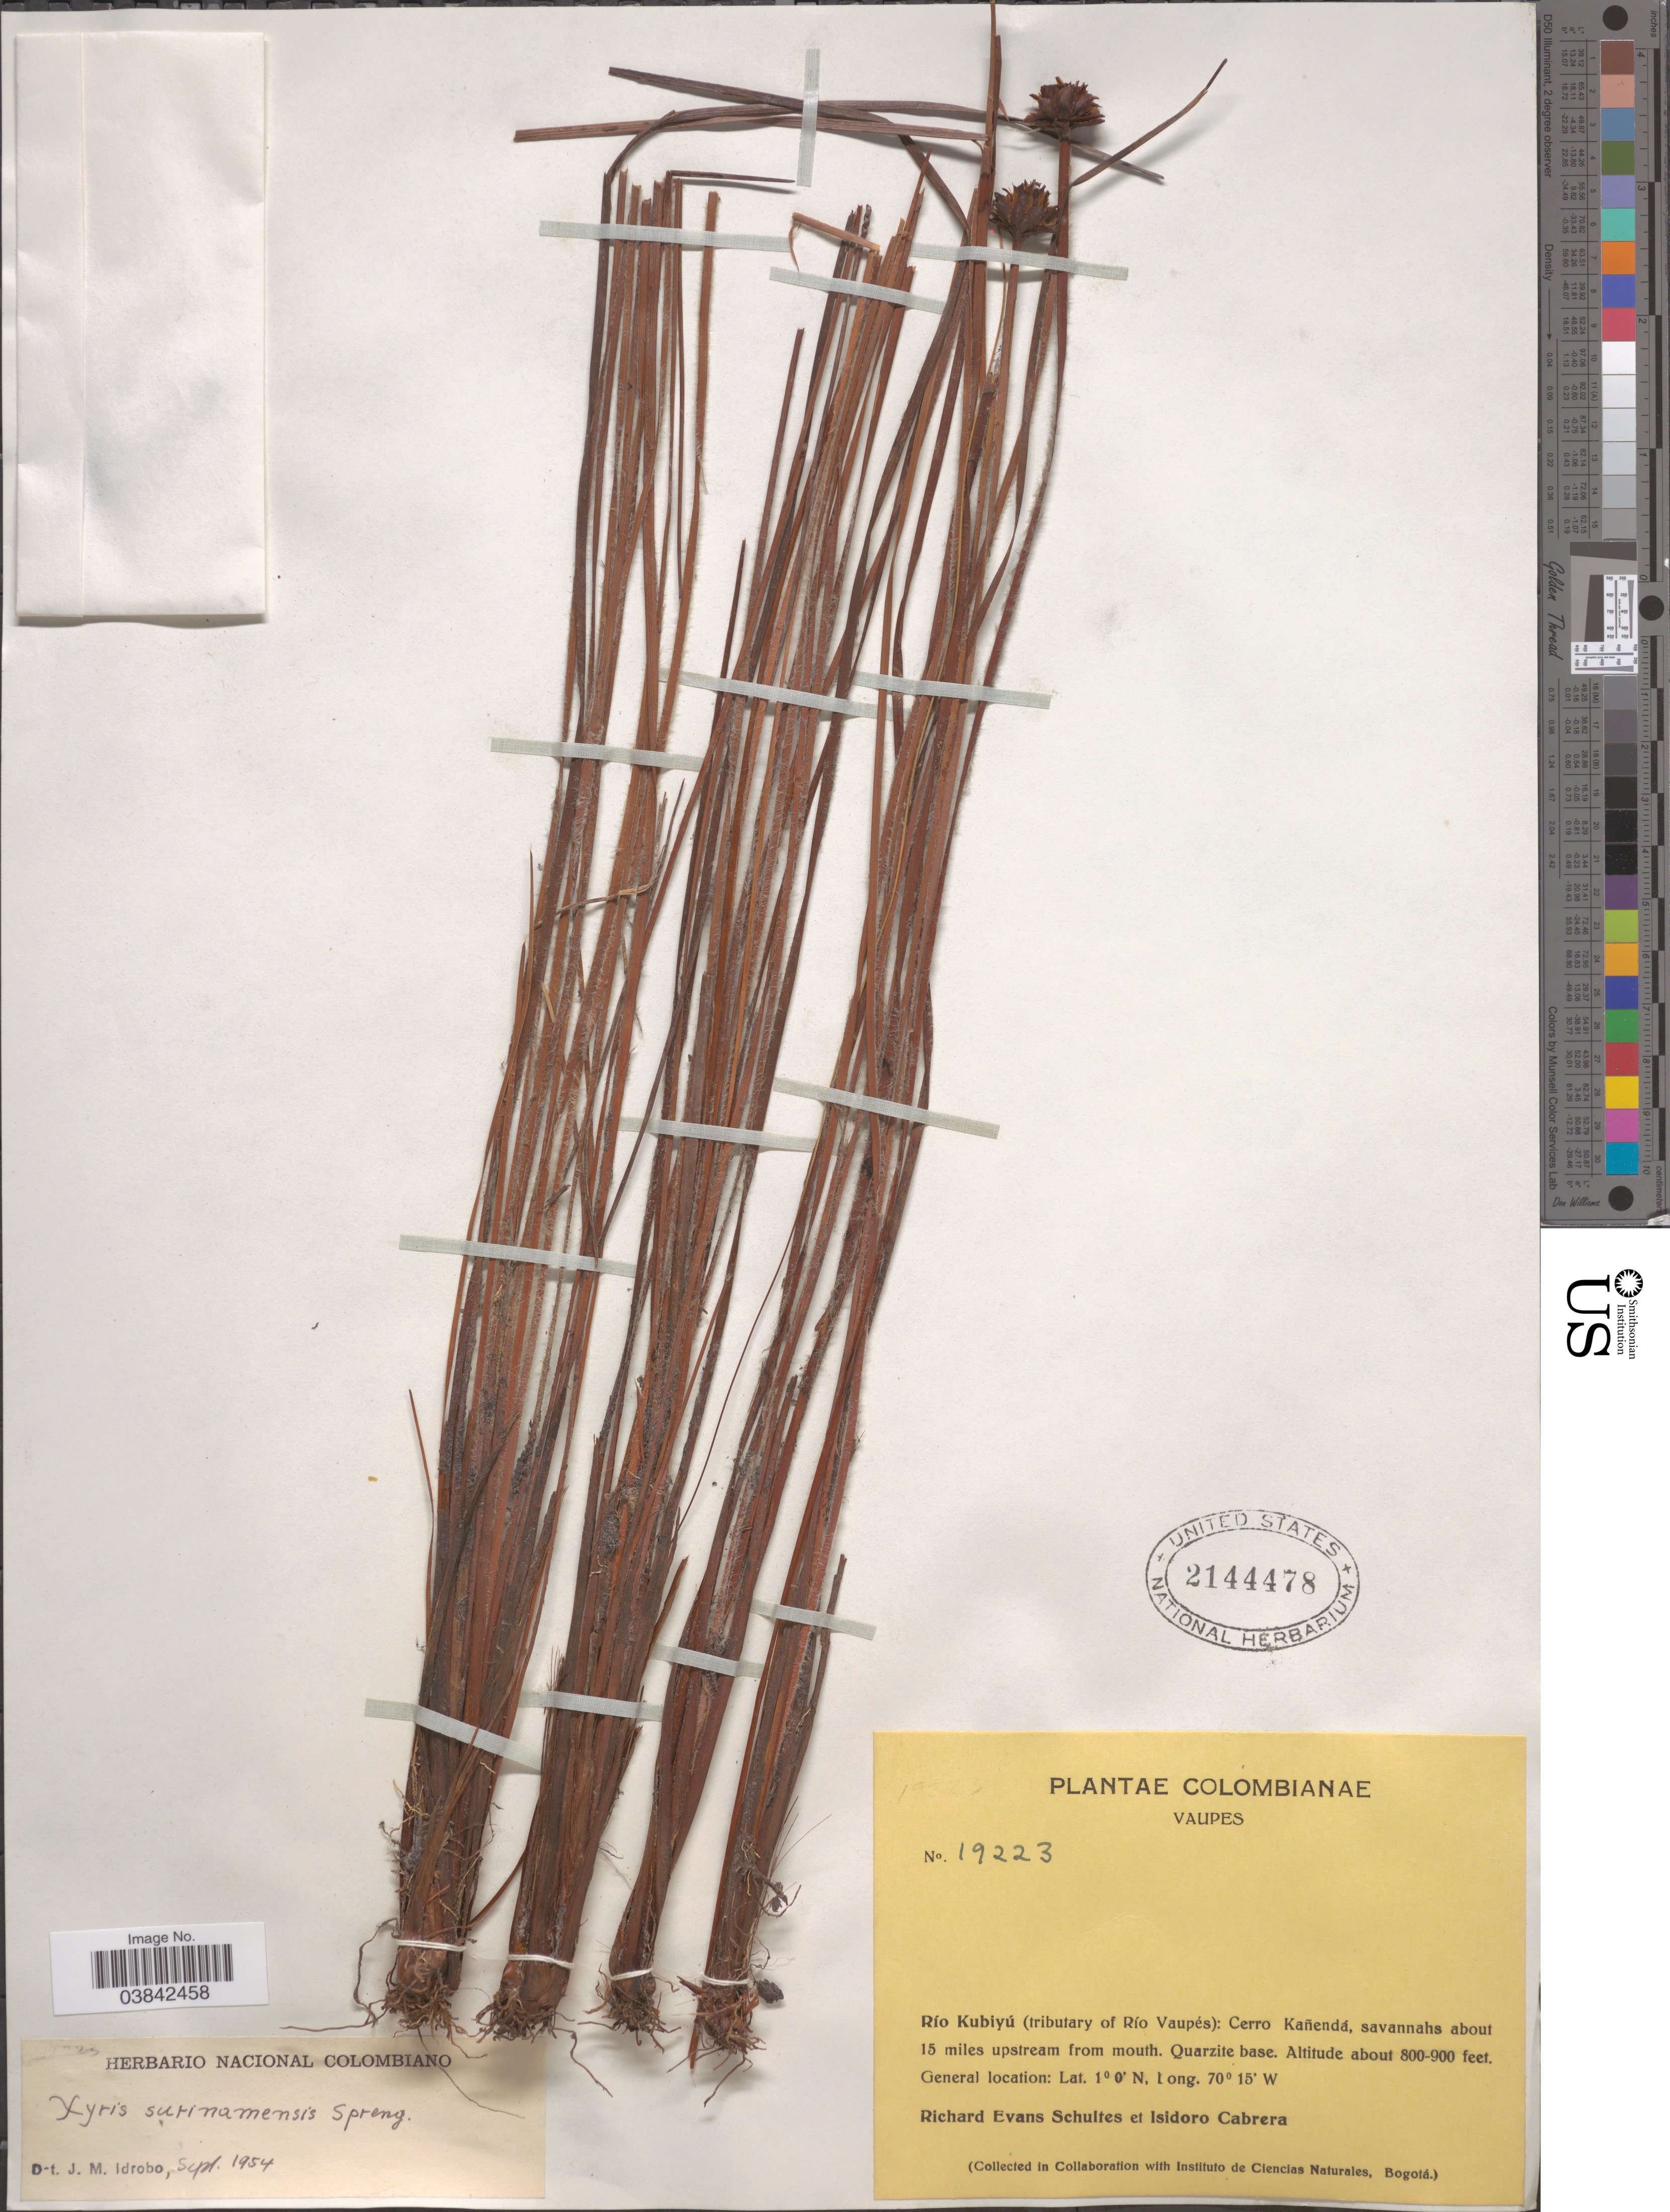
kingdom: Plantae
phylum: Tracheophyta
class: Liliopsida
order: Poales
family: Xyridaceae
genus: Xyris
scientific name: Xyris surinamensis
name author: A. Spreng.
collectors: R. E. Schultes & I. Cabrera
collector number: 19223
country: Colombia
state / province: Vaupés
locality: Río Kubiyú (tributary of Río Vaupés): Cerro Kañendá, savannahs about 15 miles upstream from mouth. Quartzite base.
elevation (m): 244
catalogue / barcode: US 2144478